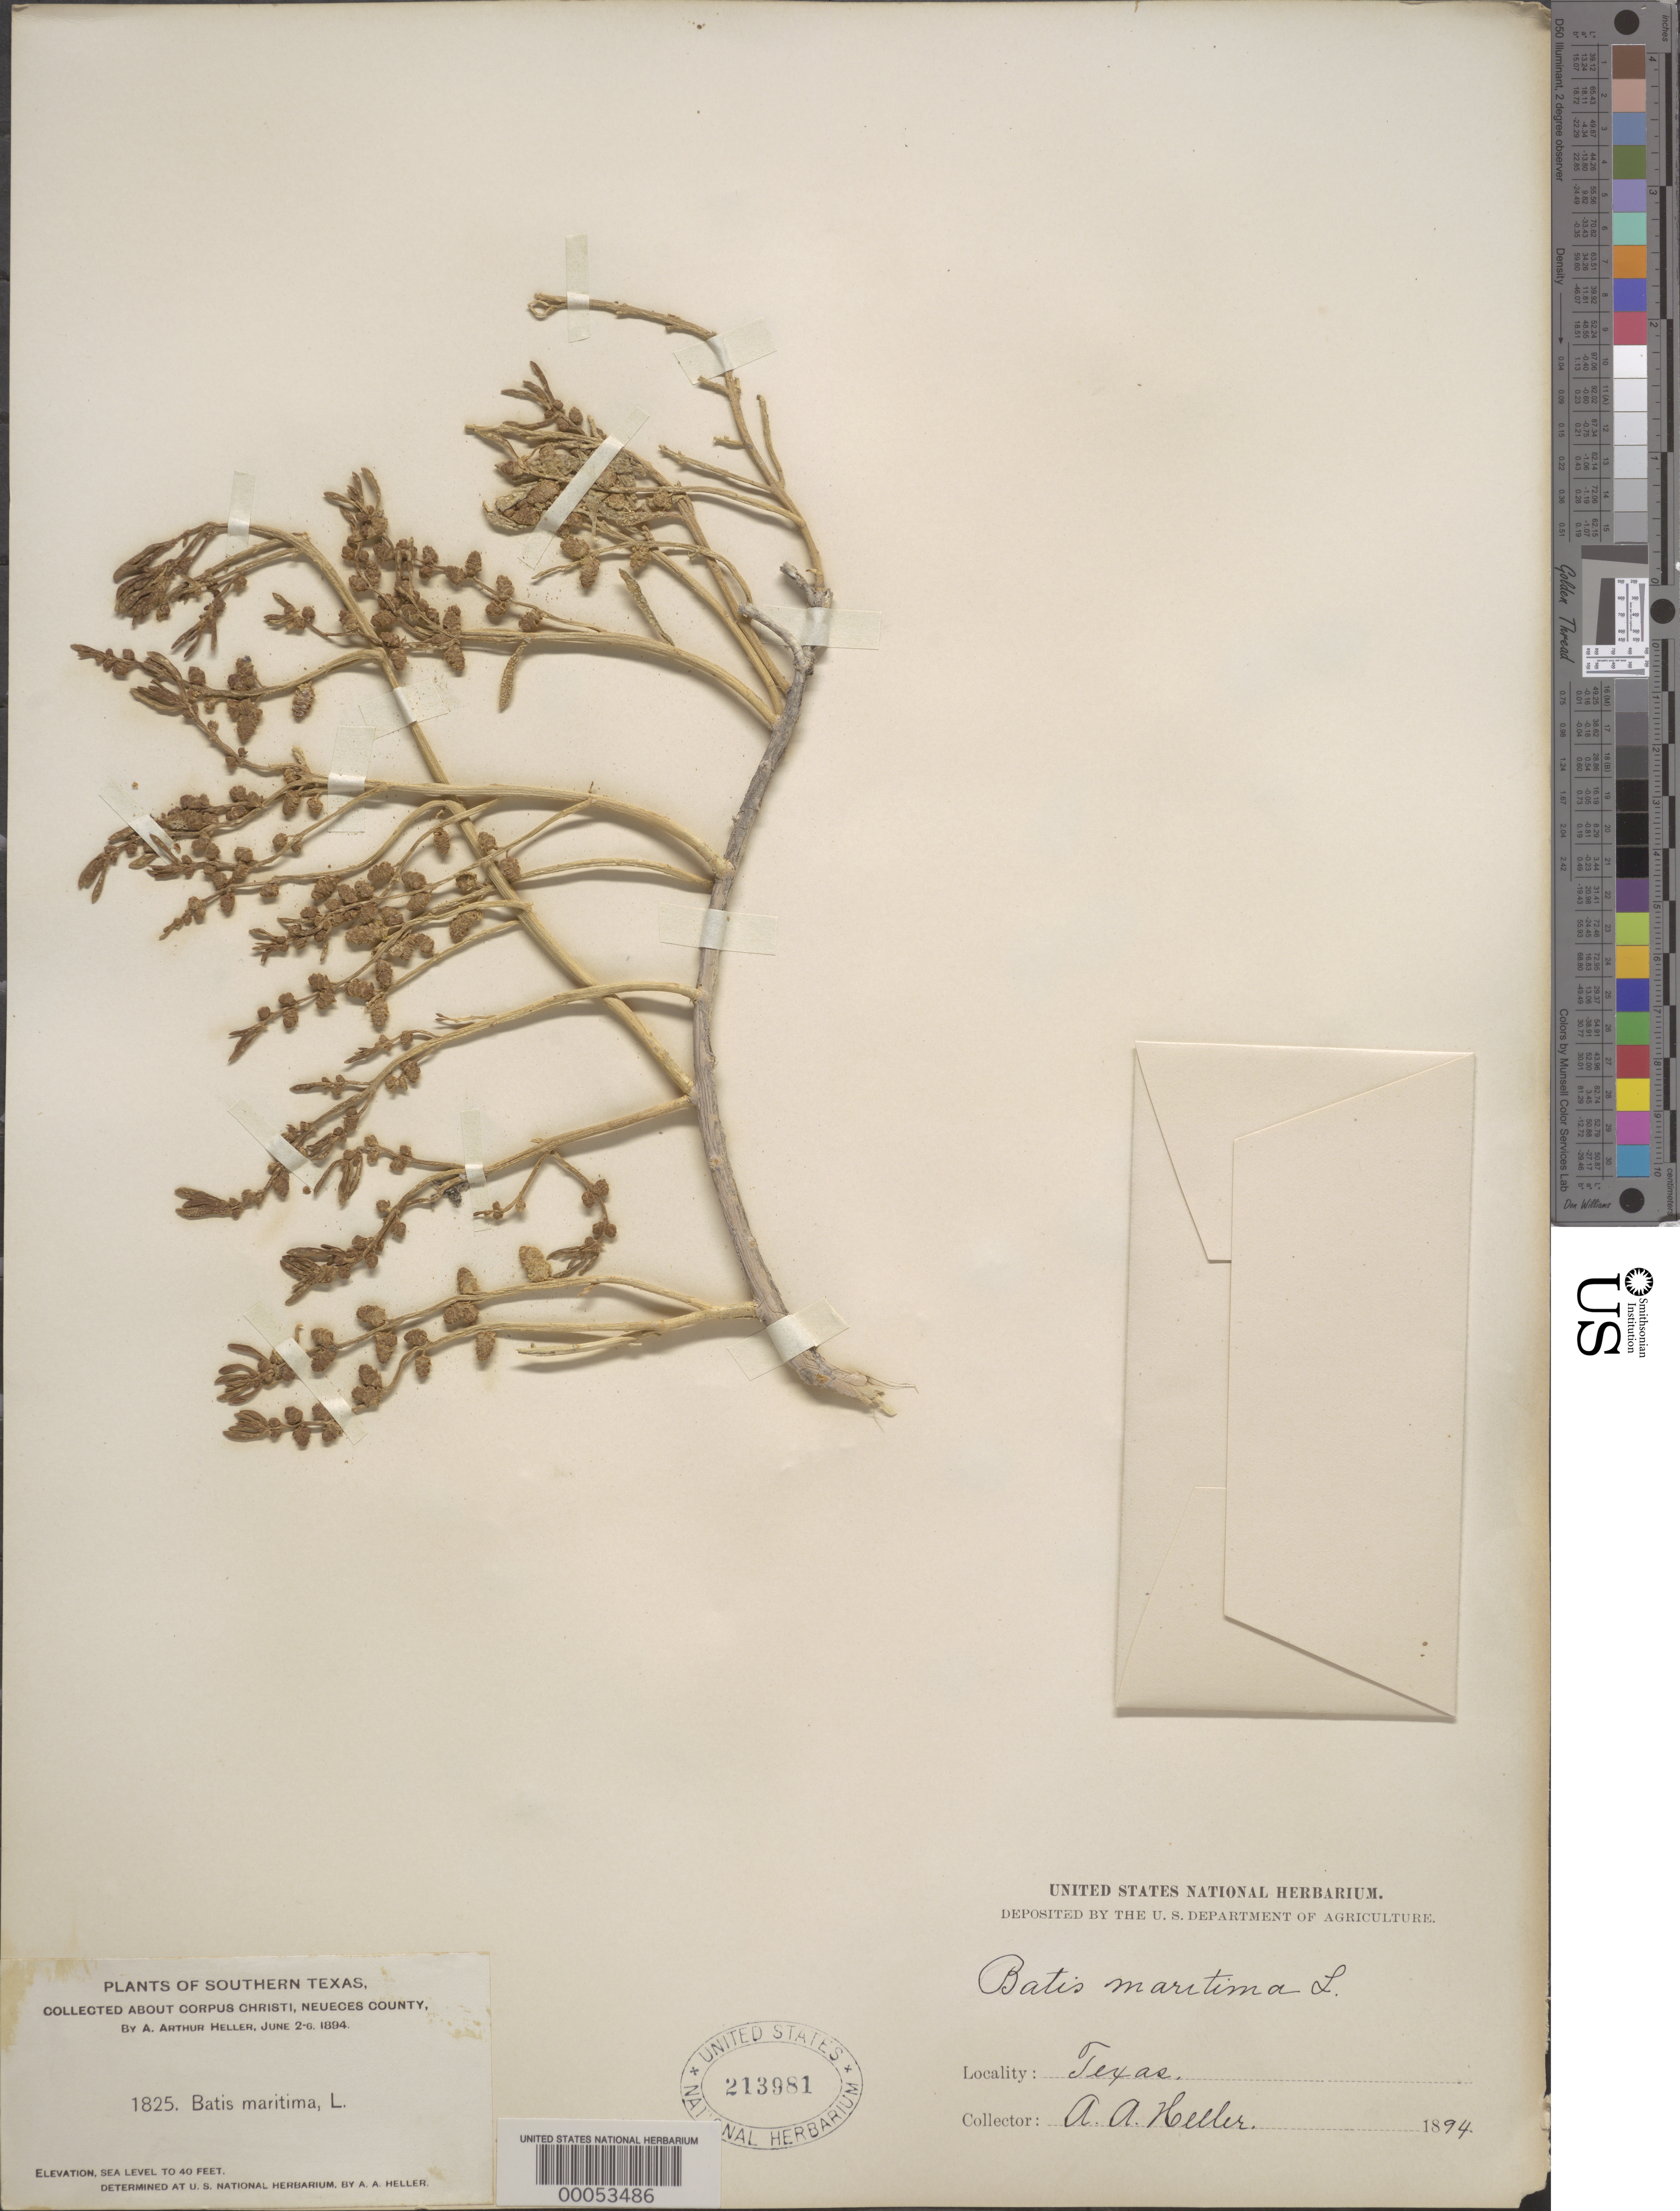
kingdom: Plantae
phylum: Tracheophyta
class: Magnoliopsida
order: Brassicales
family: Bataceae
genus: Batis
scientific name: Batis maritima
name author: L.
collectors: A. A. Heller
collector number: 1825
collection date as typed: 02 Jun 1894 to 06 Jun 1894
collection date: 1894-06-02/1894-06-06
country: United States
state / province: Texas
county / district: Nueces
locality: Corpus christi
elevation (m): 0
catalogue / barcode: US 213981